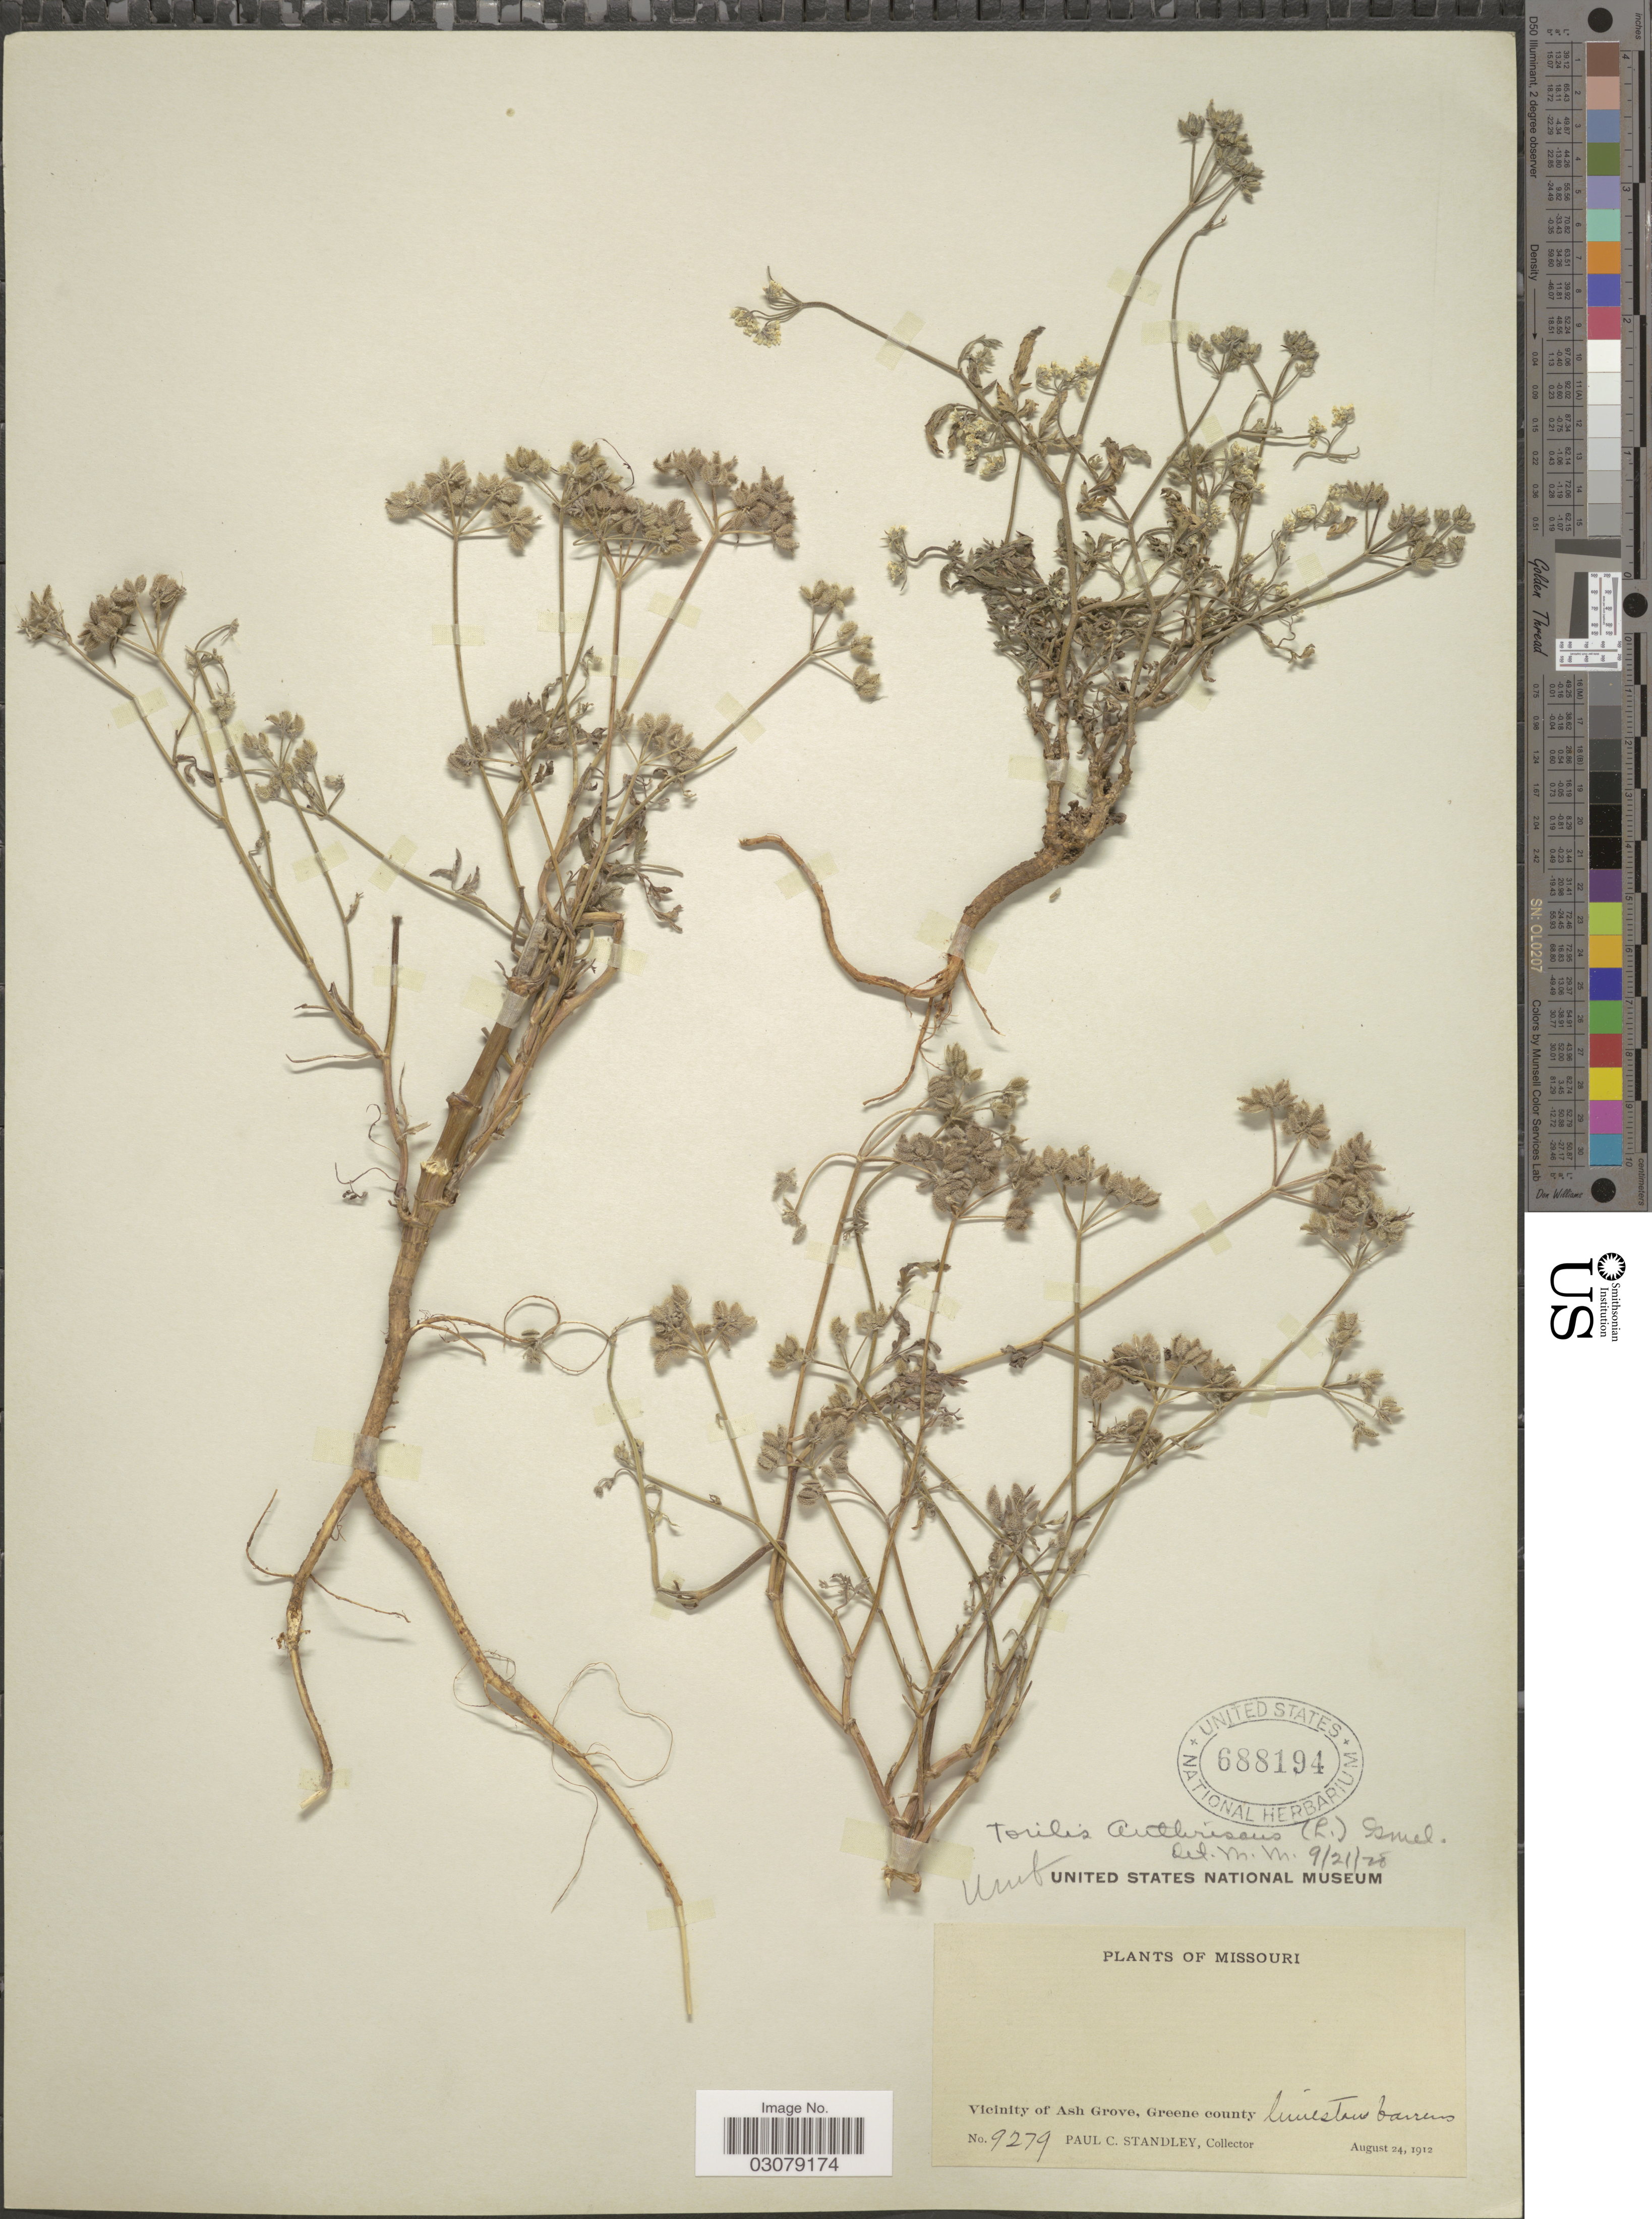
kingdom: Plantae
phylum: Tracheophyta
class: Magnoliopsida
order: Apiales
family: Apiaceae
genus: Torilis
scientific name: Torilis japonica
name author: (Houtt.) DC.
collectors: P. C. Standley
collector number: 9279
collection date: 1912-08-24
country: United States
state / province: Missouri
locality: Vicinity of Ash Grove, Greene county.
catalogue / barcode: US 688194